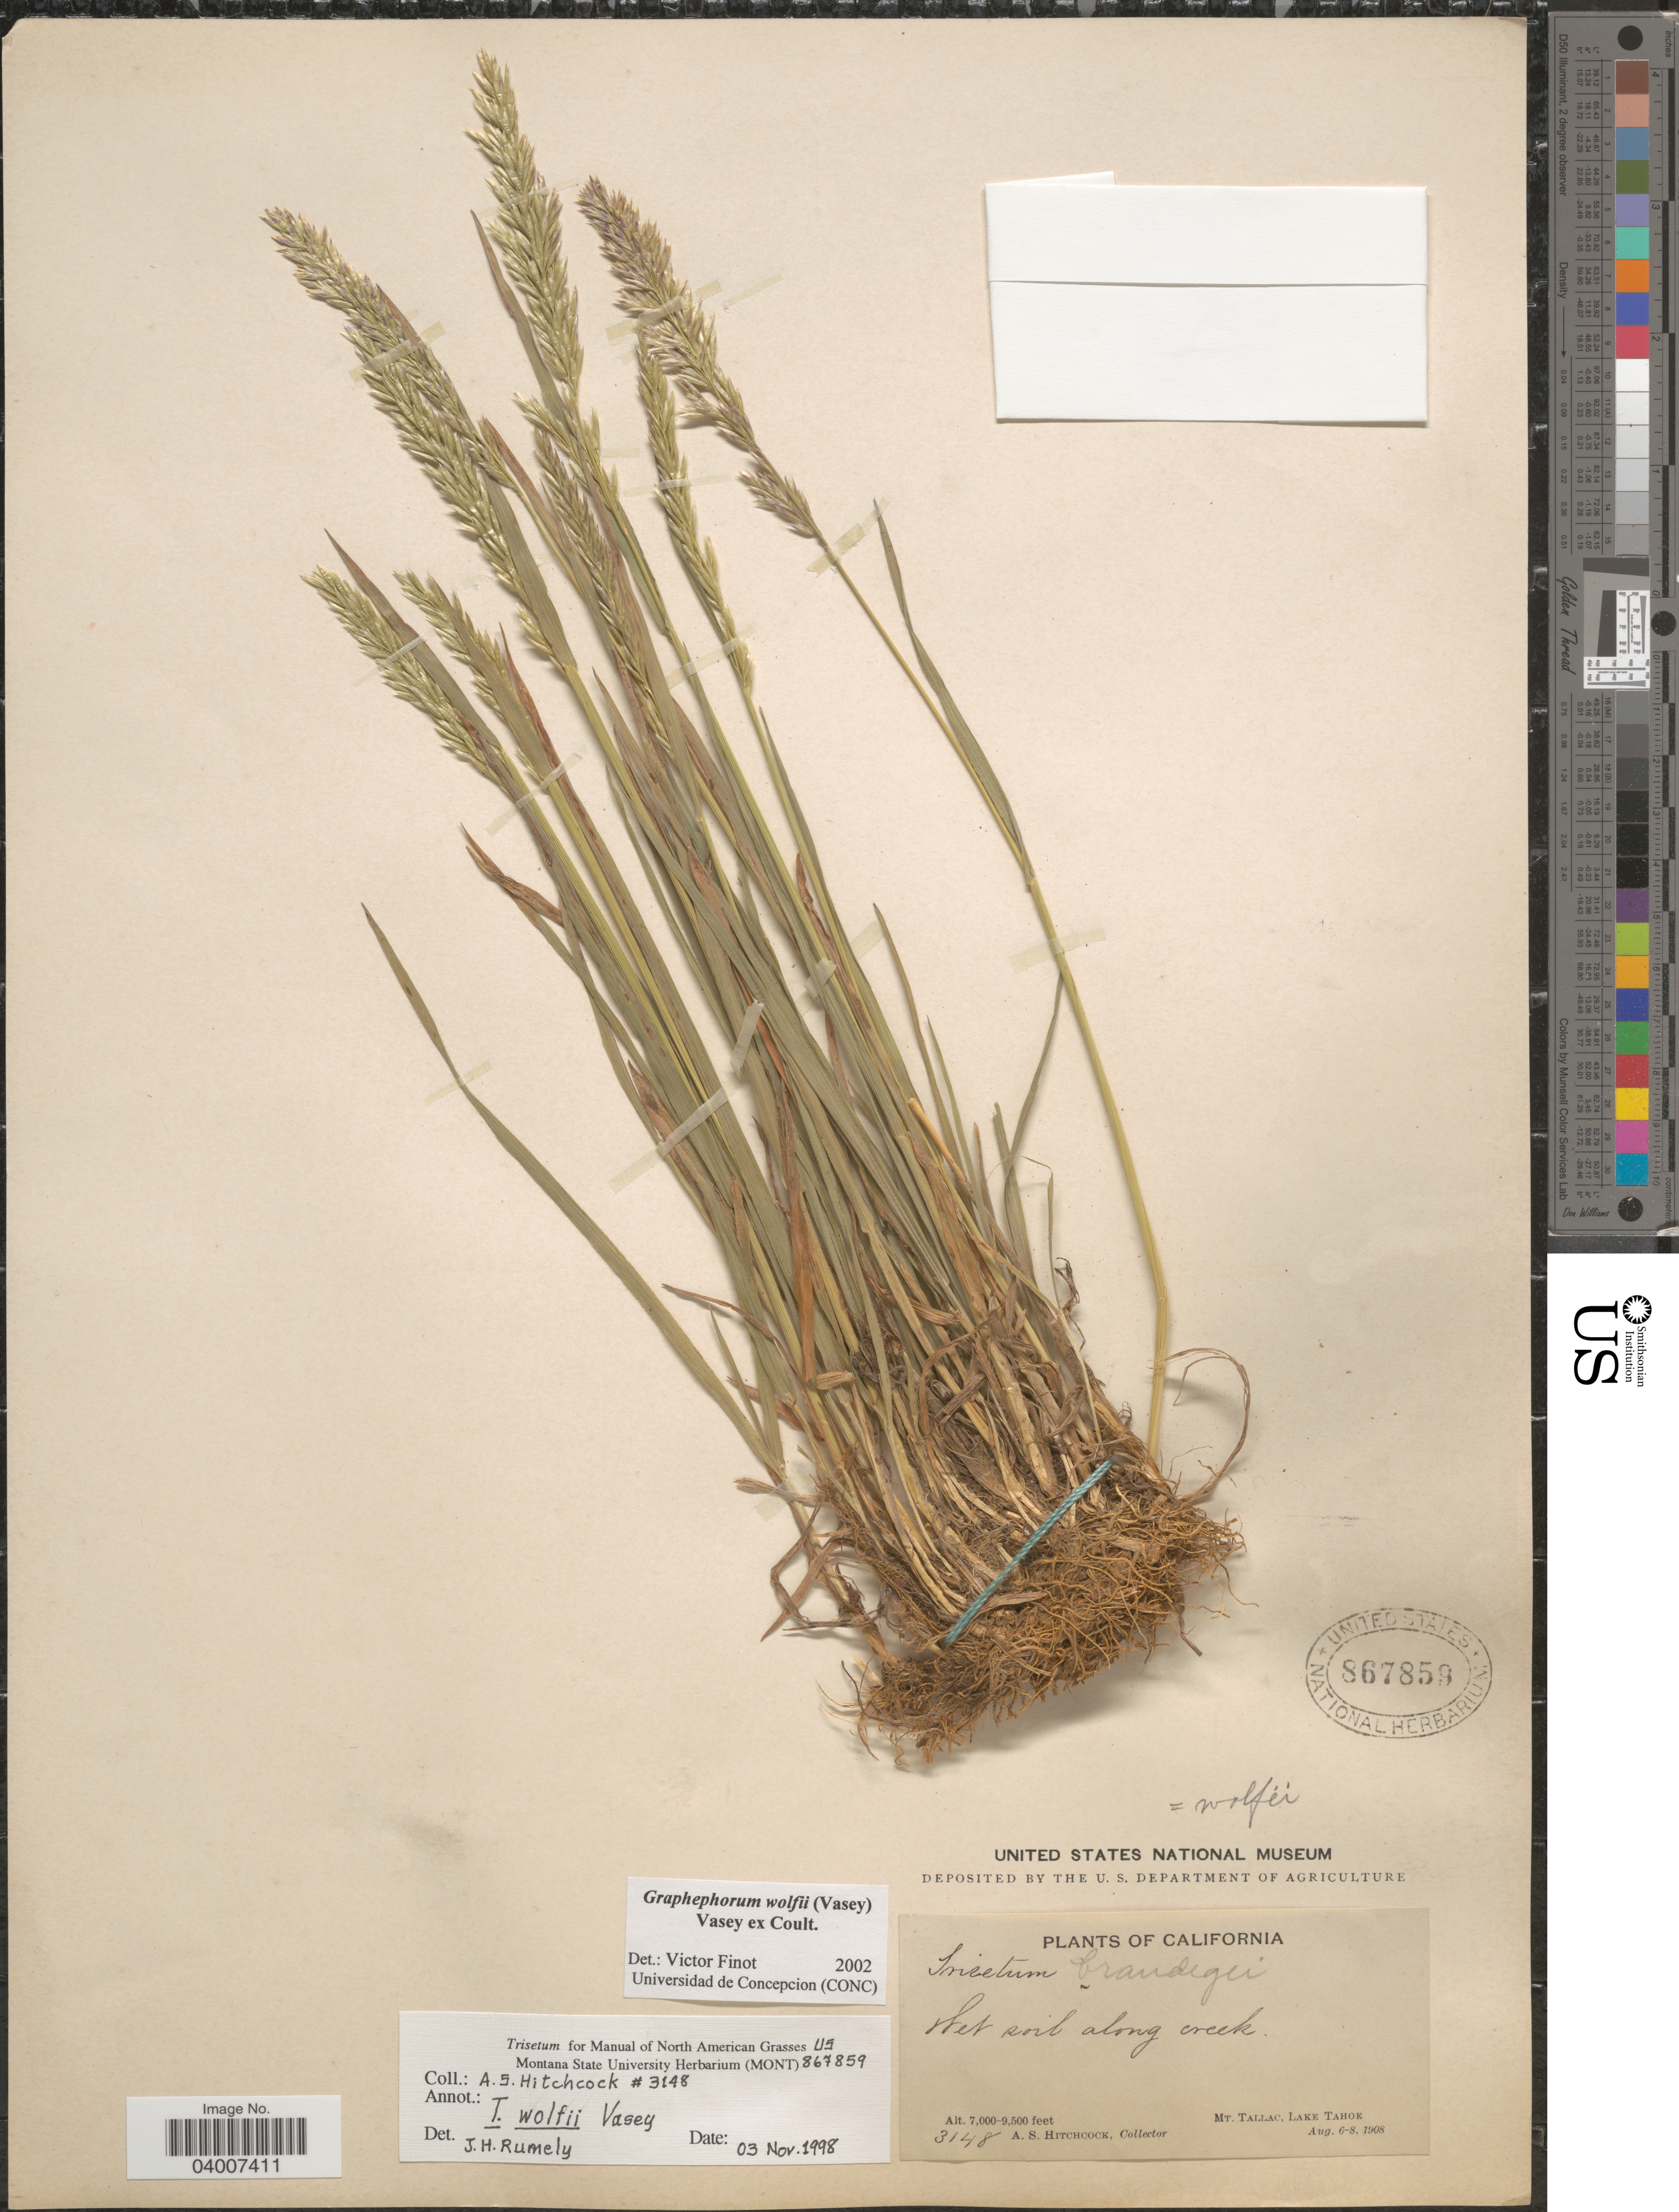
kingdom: Plantae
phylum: Tracheophyta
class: Liliopsida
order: Poales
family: Poaceae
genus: Graphephorum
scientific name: Graphephorum wolfii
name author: (E. Fourn.) Vasey ex Coult.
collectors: A. S. Hitchcock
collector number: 3148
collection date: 1908-08-06/1908-08-08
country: United States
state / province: California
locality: Wet soil along creek. Mt. Tallac, Lake Tahoe.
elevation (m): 2134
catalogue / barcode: US 867859